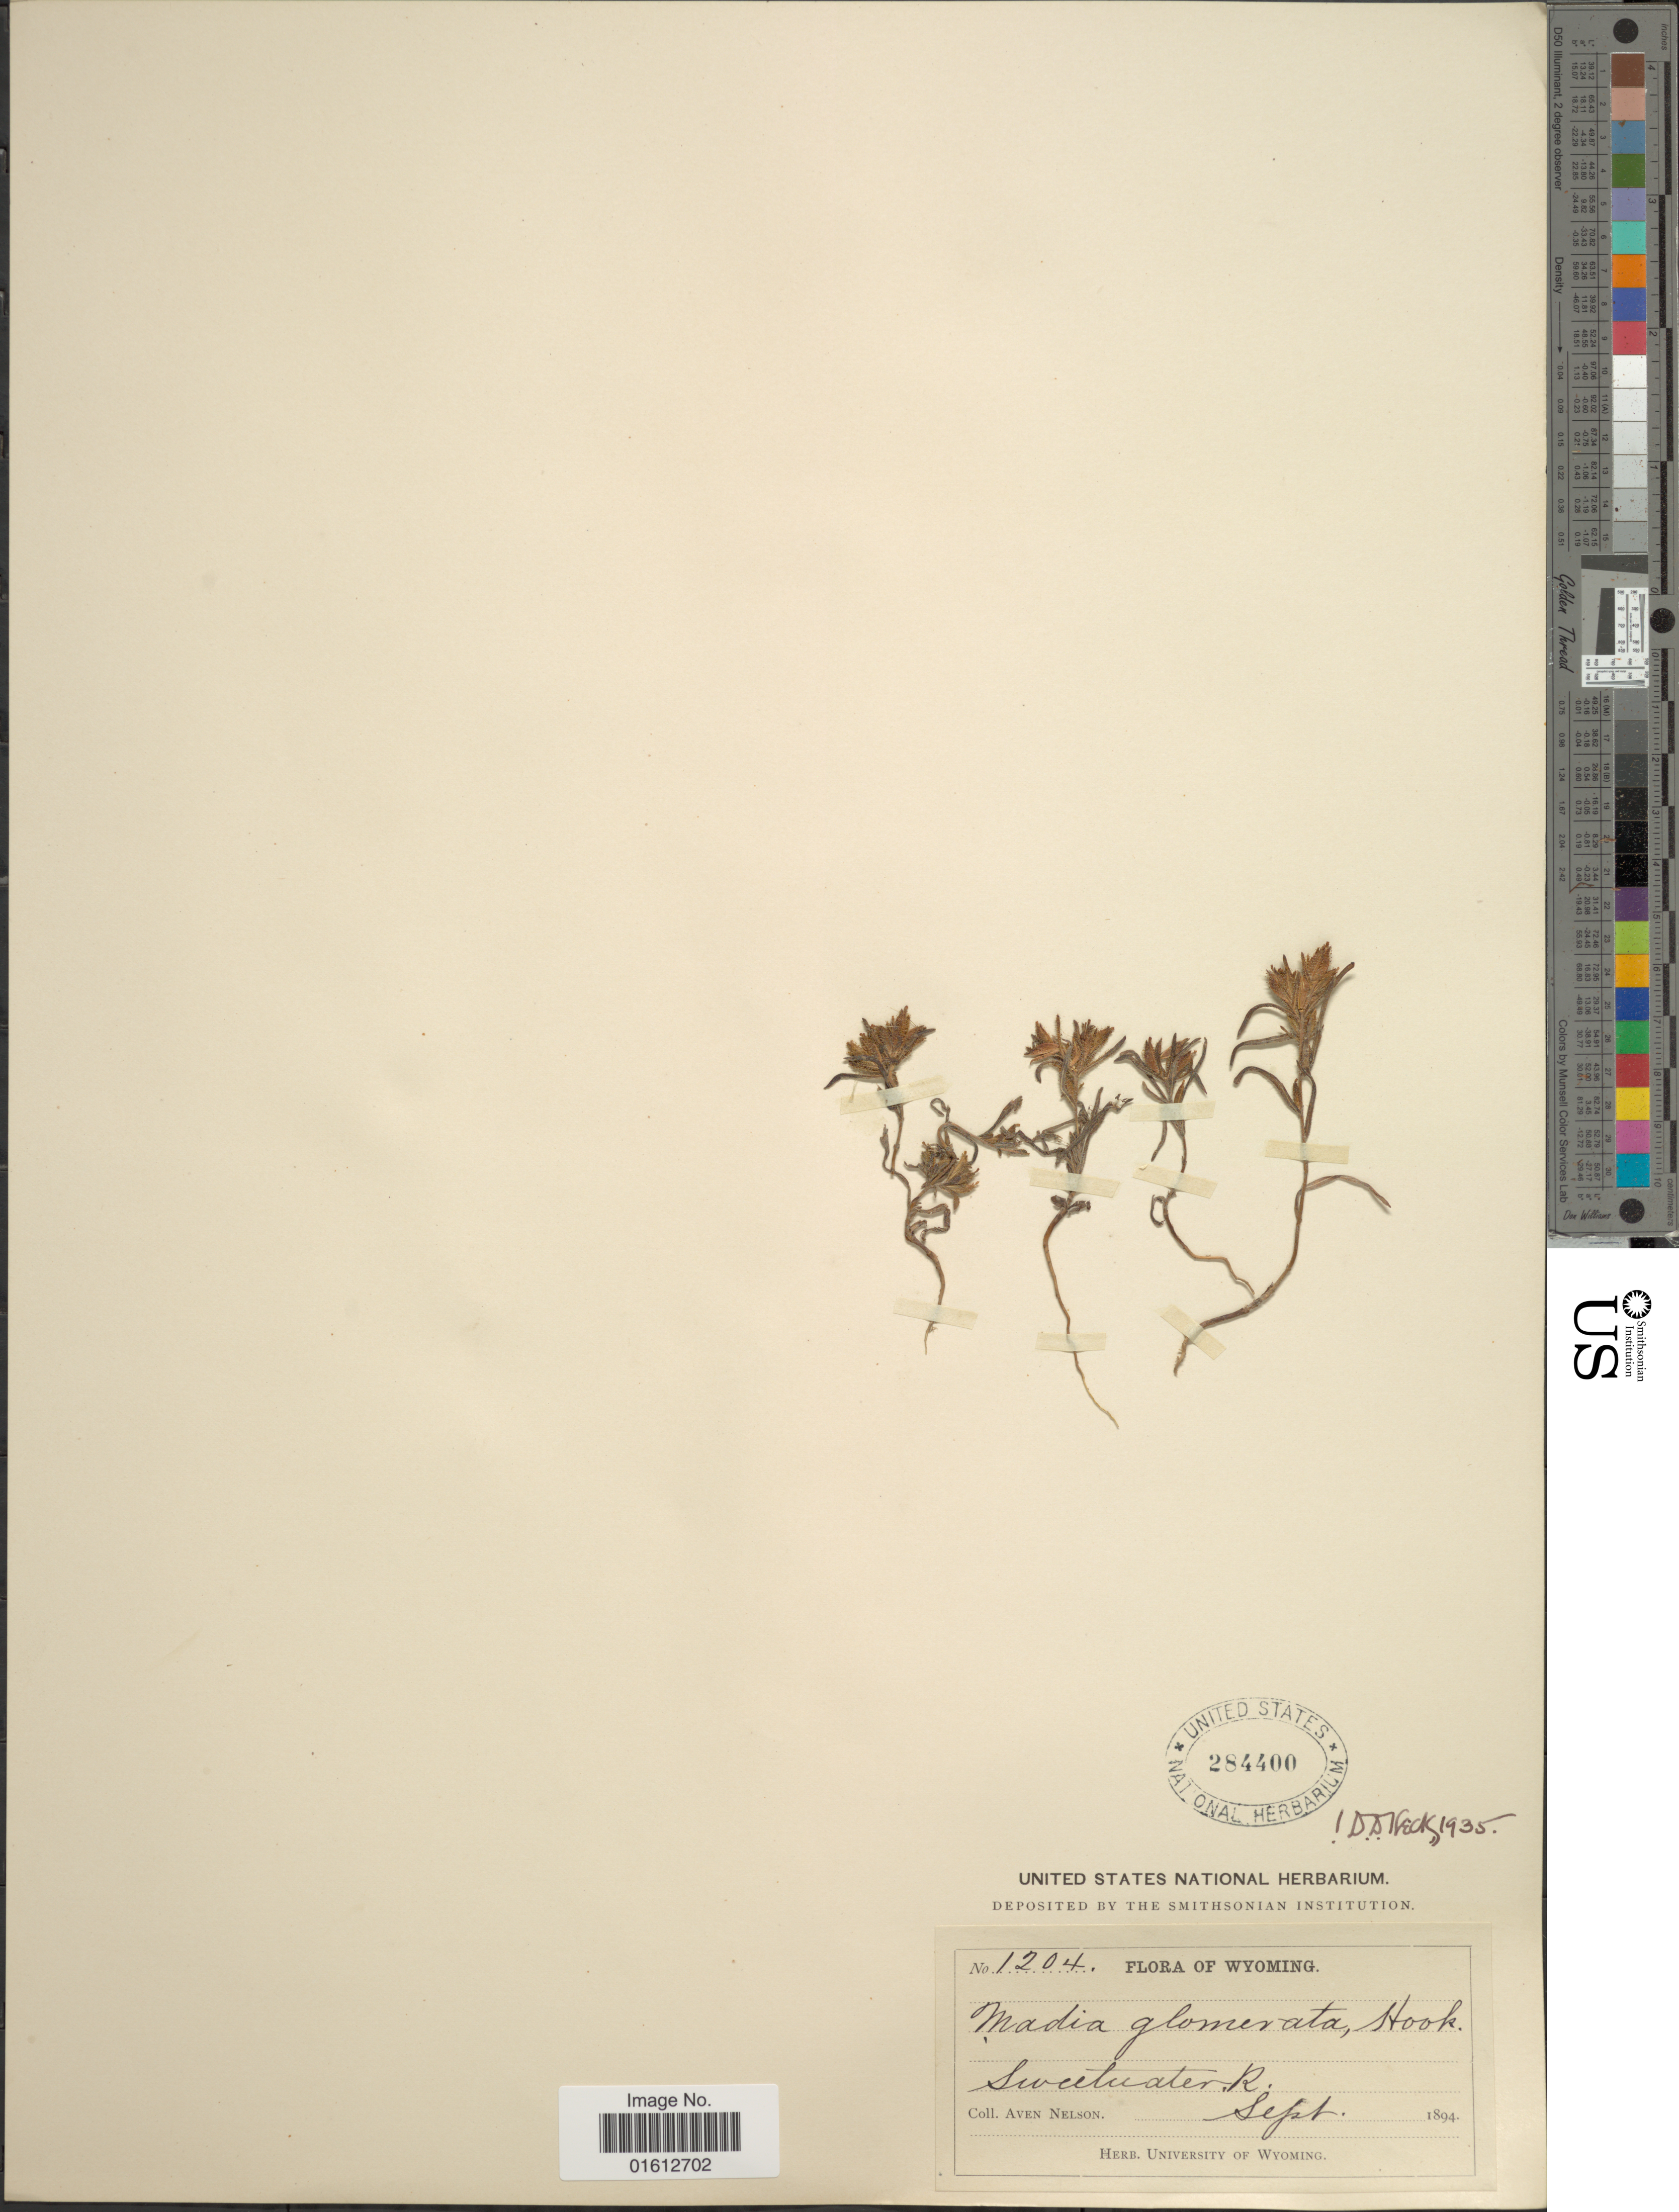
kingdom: Plantae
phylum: Tracheophyta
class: Magnoliopsida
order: Asterales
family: Asteraceae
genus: Madia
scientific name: Madia glomerata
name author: Hook.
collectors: A. Nelson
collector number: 1204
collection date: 1894-09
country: United States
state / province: Wyoming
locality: Sweetwater R.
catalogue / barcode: US 284400